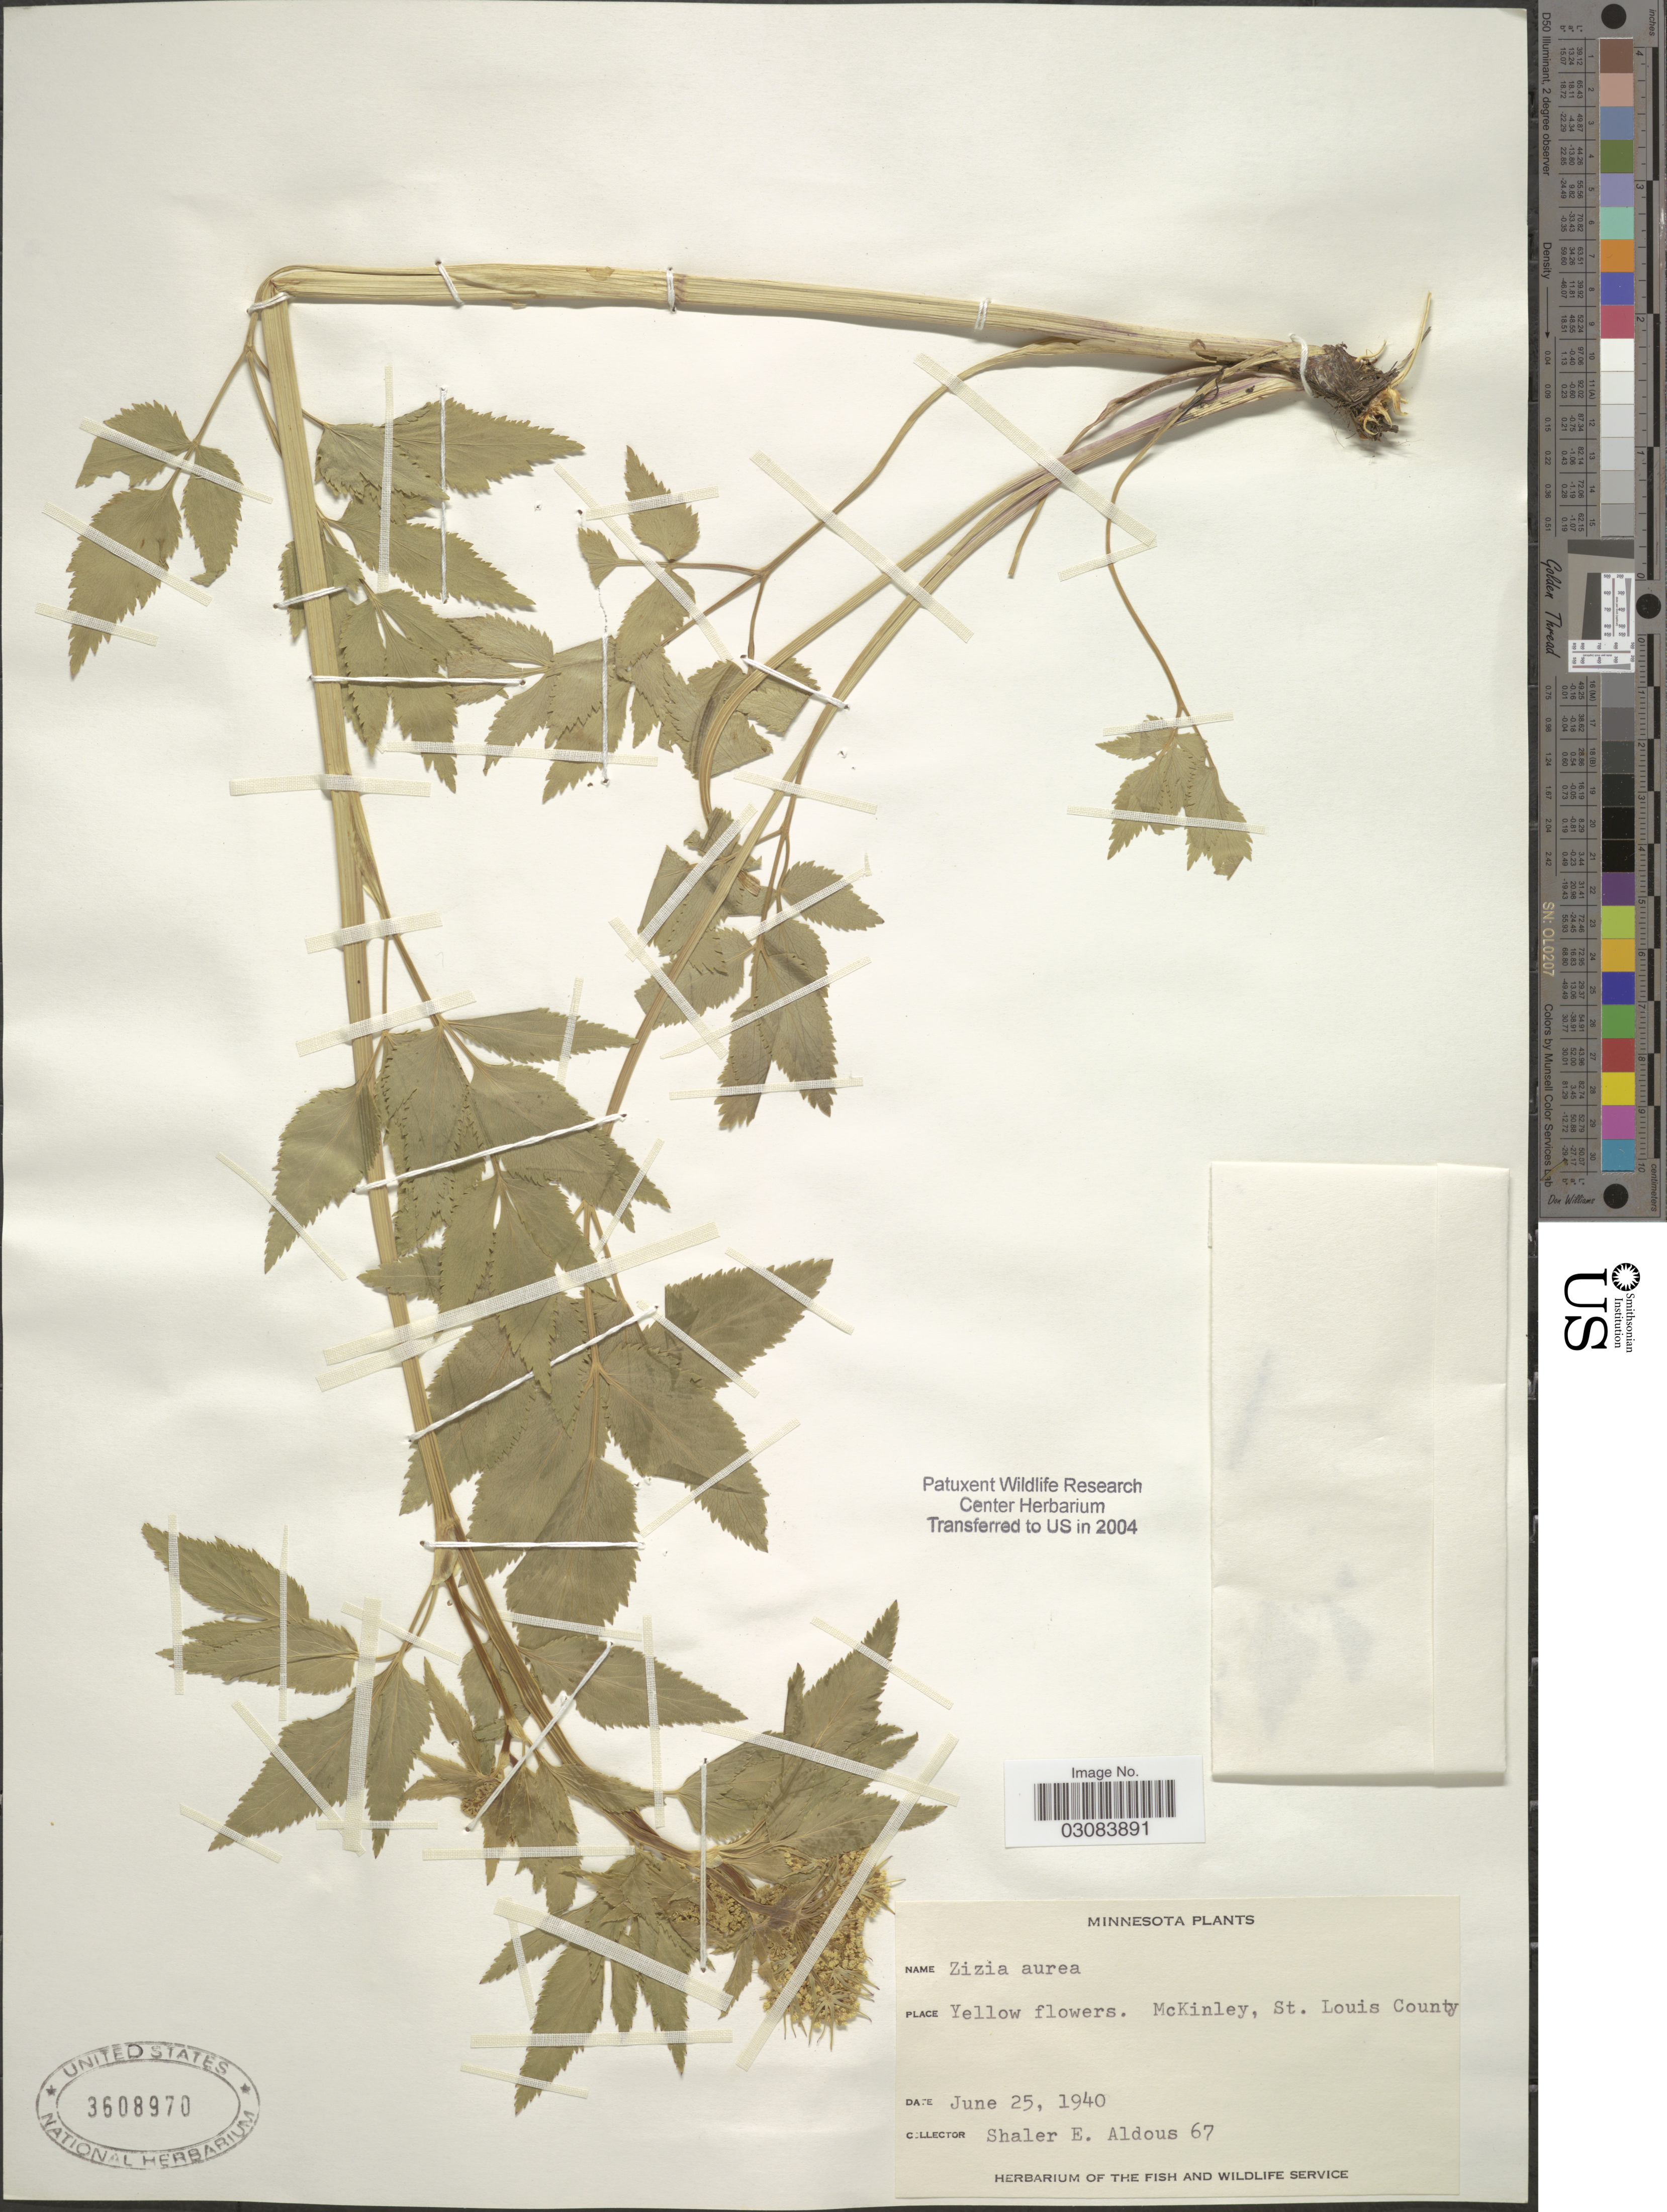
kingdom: Plantae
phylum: Tracheophyta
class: Magnoliopsida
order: Apiales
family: Apiaceae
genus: Zizia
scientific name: Zizia aurea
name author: (L.) Koch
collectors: S. Aldous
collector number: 67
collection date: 1940-06-25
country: United States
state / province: Minnesota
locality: McKinley, St. Louis County.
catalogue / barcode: US 3608970